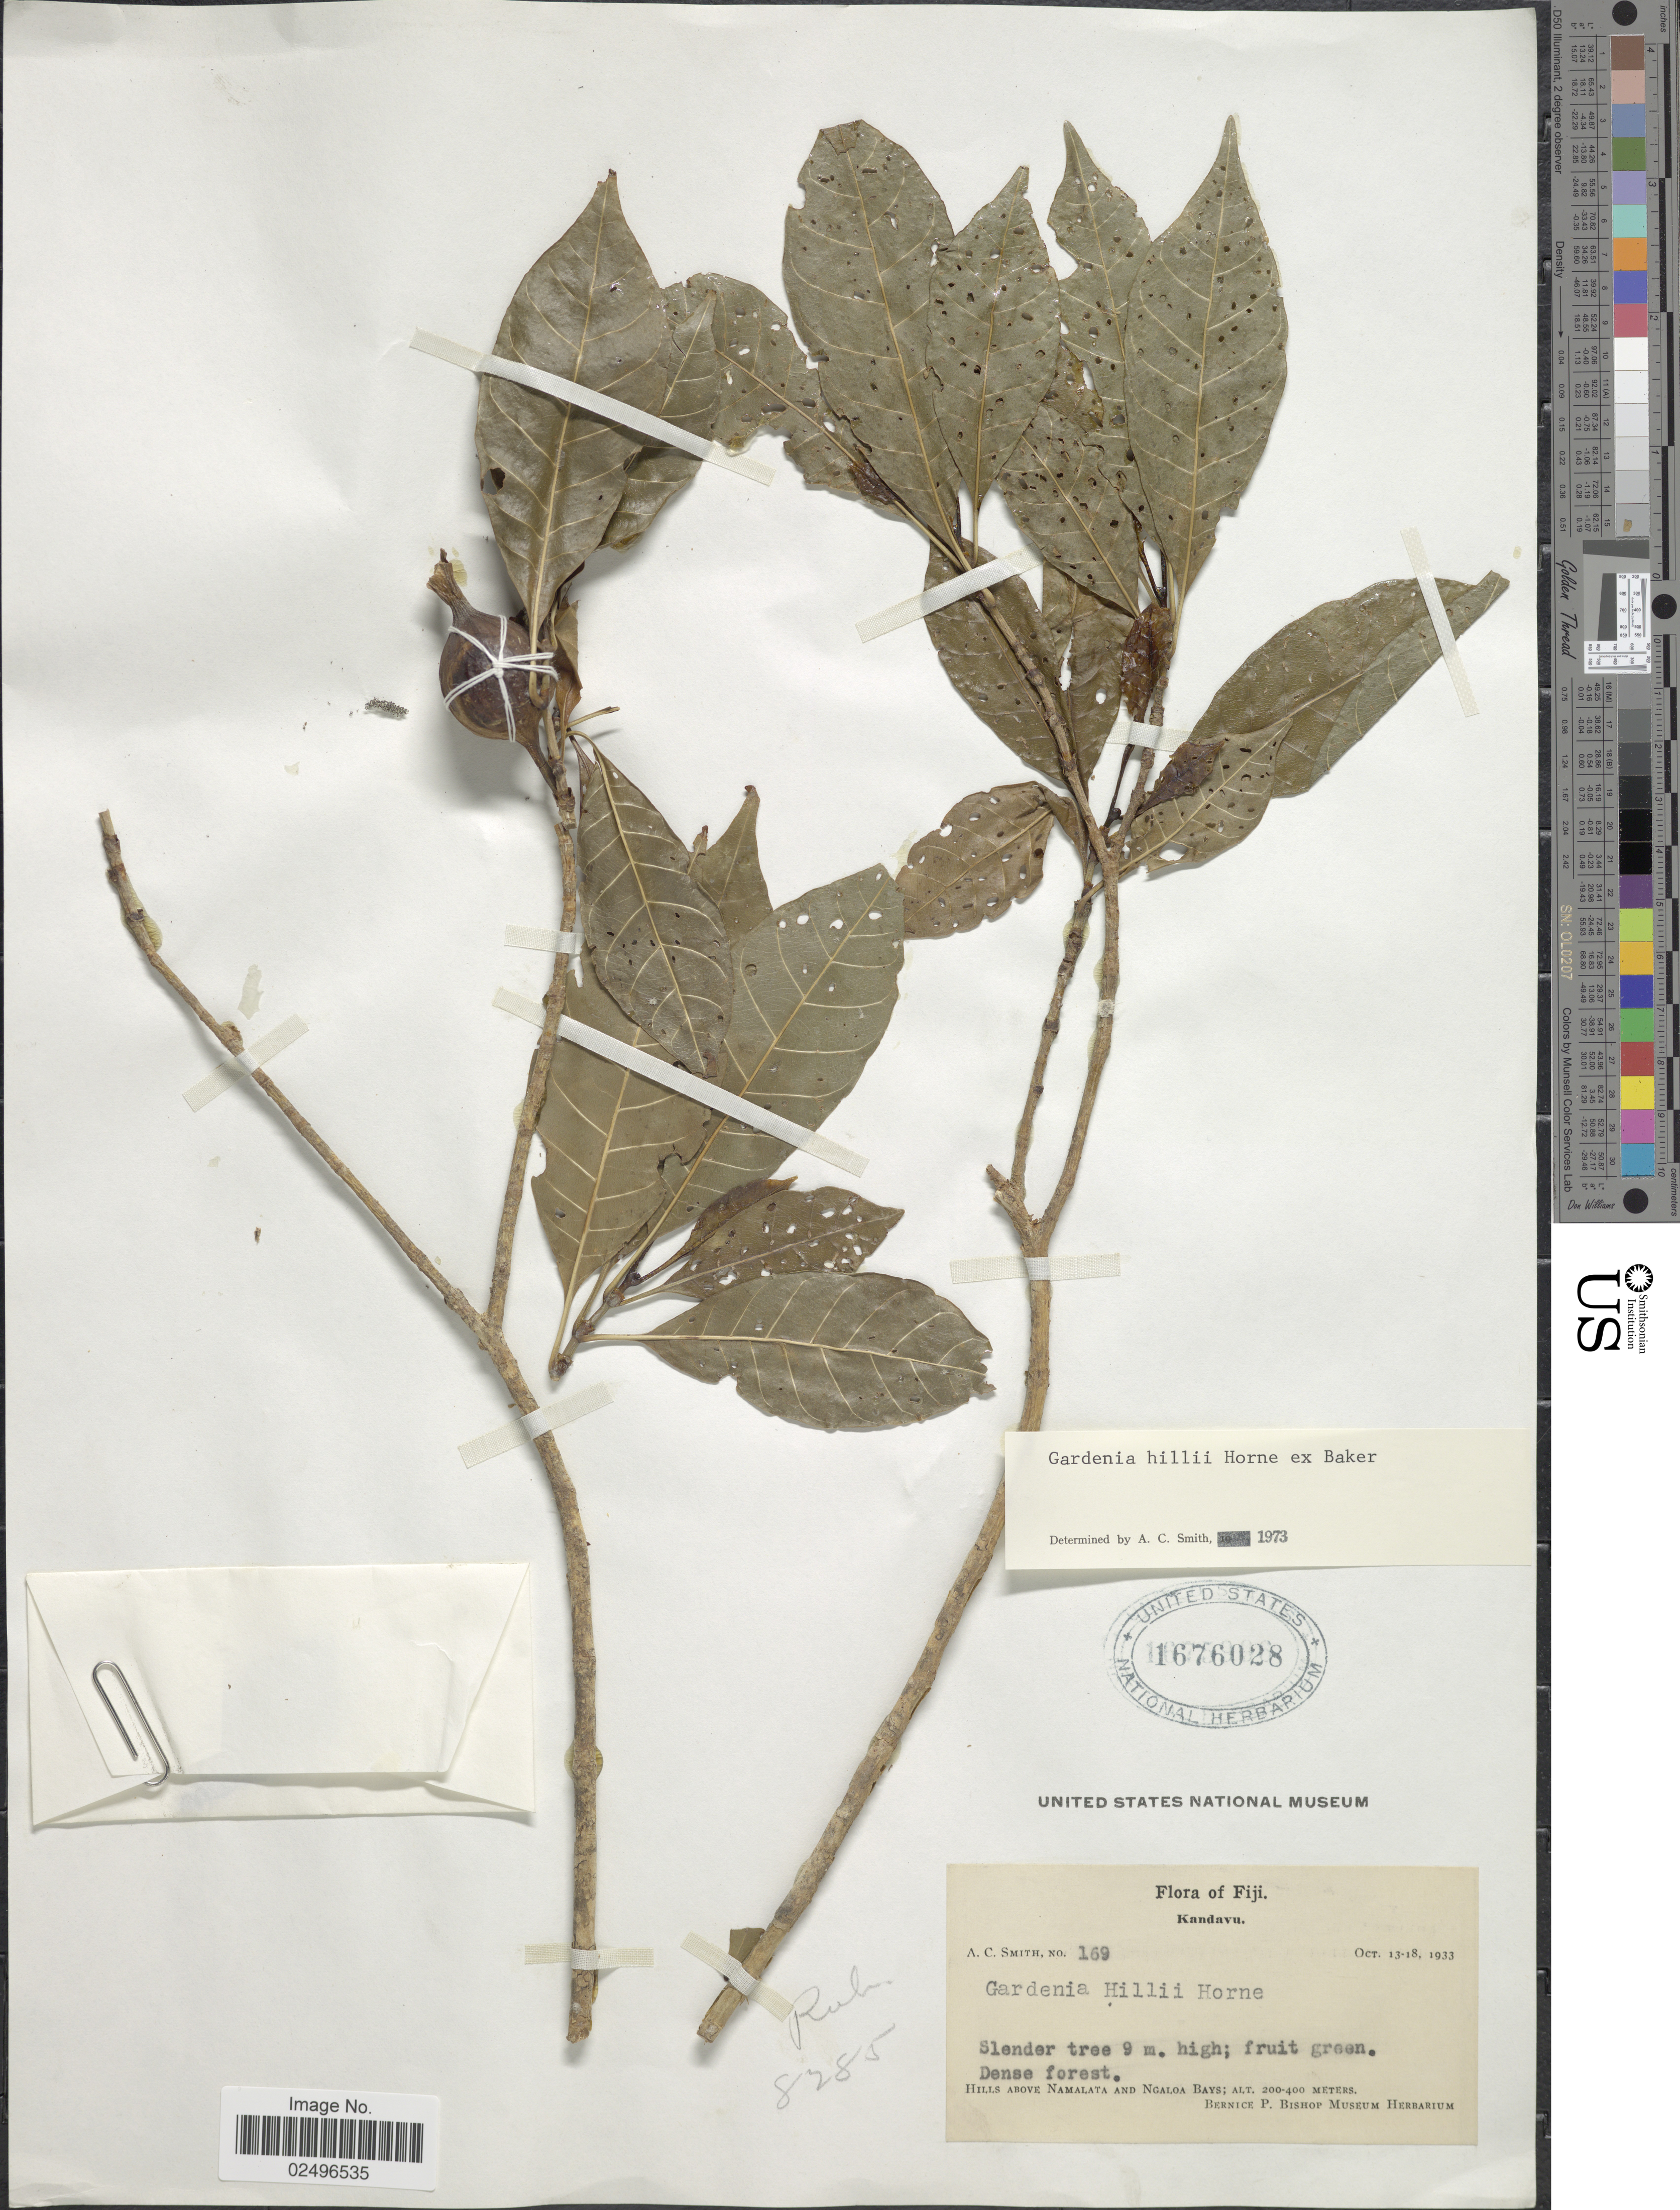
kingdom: Plantae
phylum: Tracheophyta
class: Magnoliopsida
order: Gentianales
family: Rubiaceae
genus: Gardenia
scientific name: Gardenia hillii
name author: Horne ex Baker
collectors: A. C. Smith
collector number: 169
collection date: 1933-10-13/1933-10-18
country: Fiji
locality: Kandavu, Hills above Namalata and Ngaloa Bays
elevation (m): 200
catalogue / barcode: US 1676028